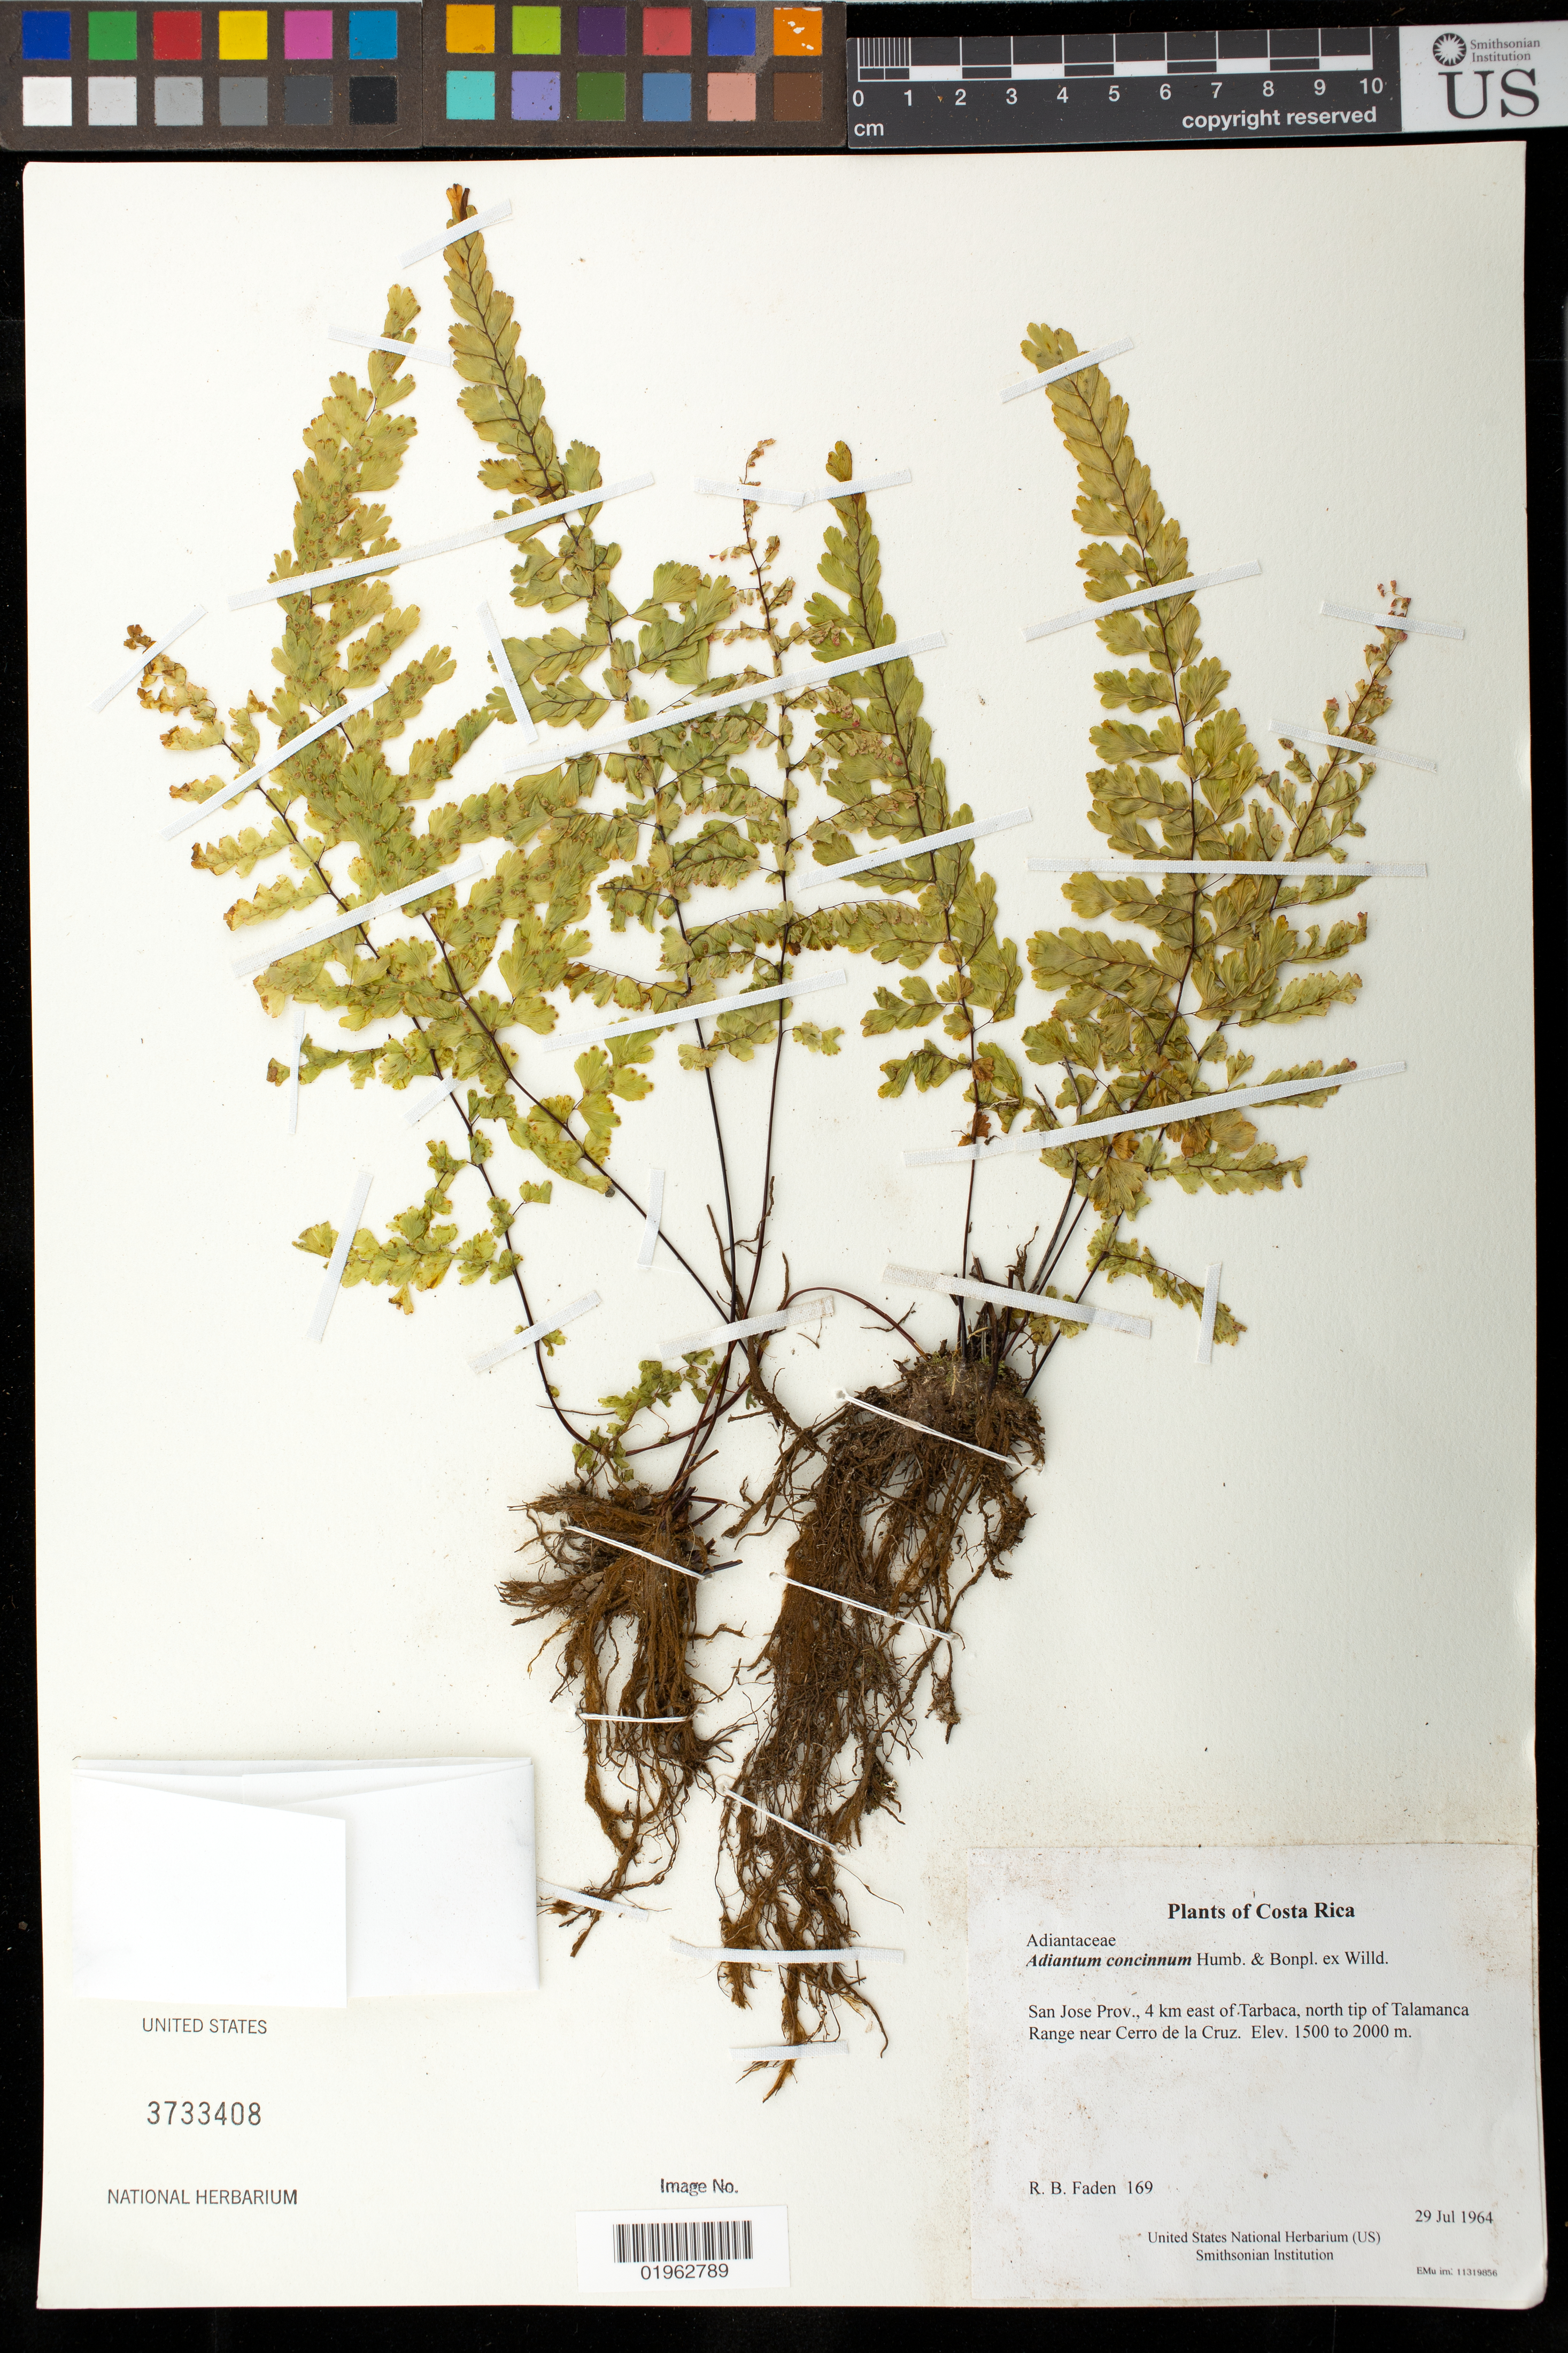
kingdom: Plantae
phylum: Tracheophyta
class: Polypodiopsida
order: Polypodiales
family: Pteridaceae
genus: Adiantum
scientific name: Adiantum concinnum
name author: Humb. & Bonpl. ex Willd.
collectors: R. B. Faden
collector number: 169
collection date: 1964-07-29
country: Costa Rica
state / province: San Jose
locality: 4 km east of Tarbaca, north tip of Talamanca Range near Cerro de la Cruz.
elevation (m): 1500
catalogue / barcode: US 3733408